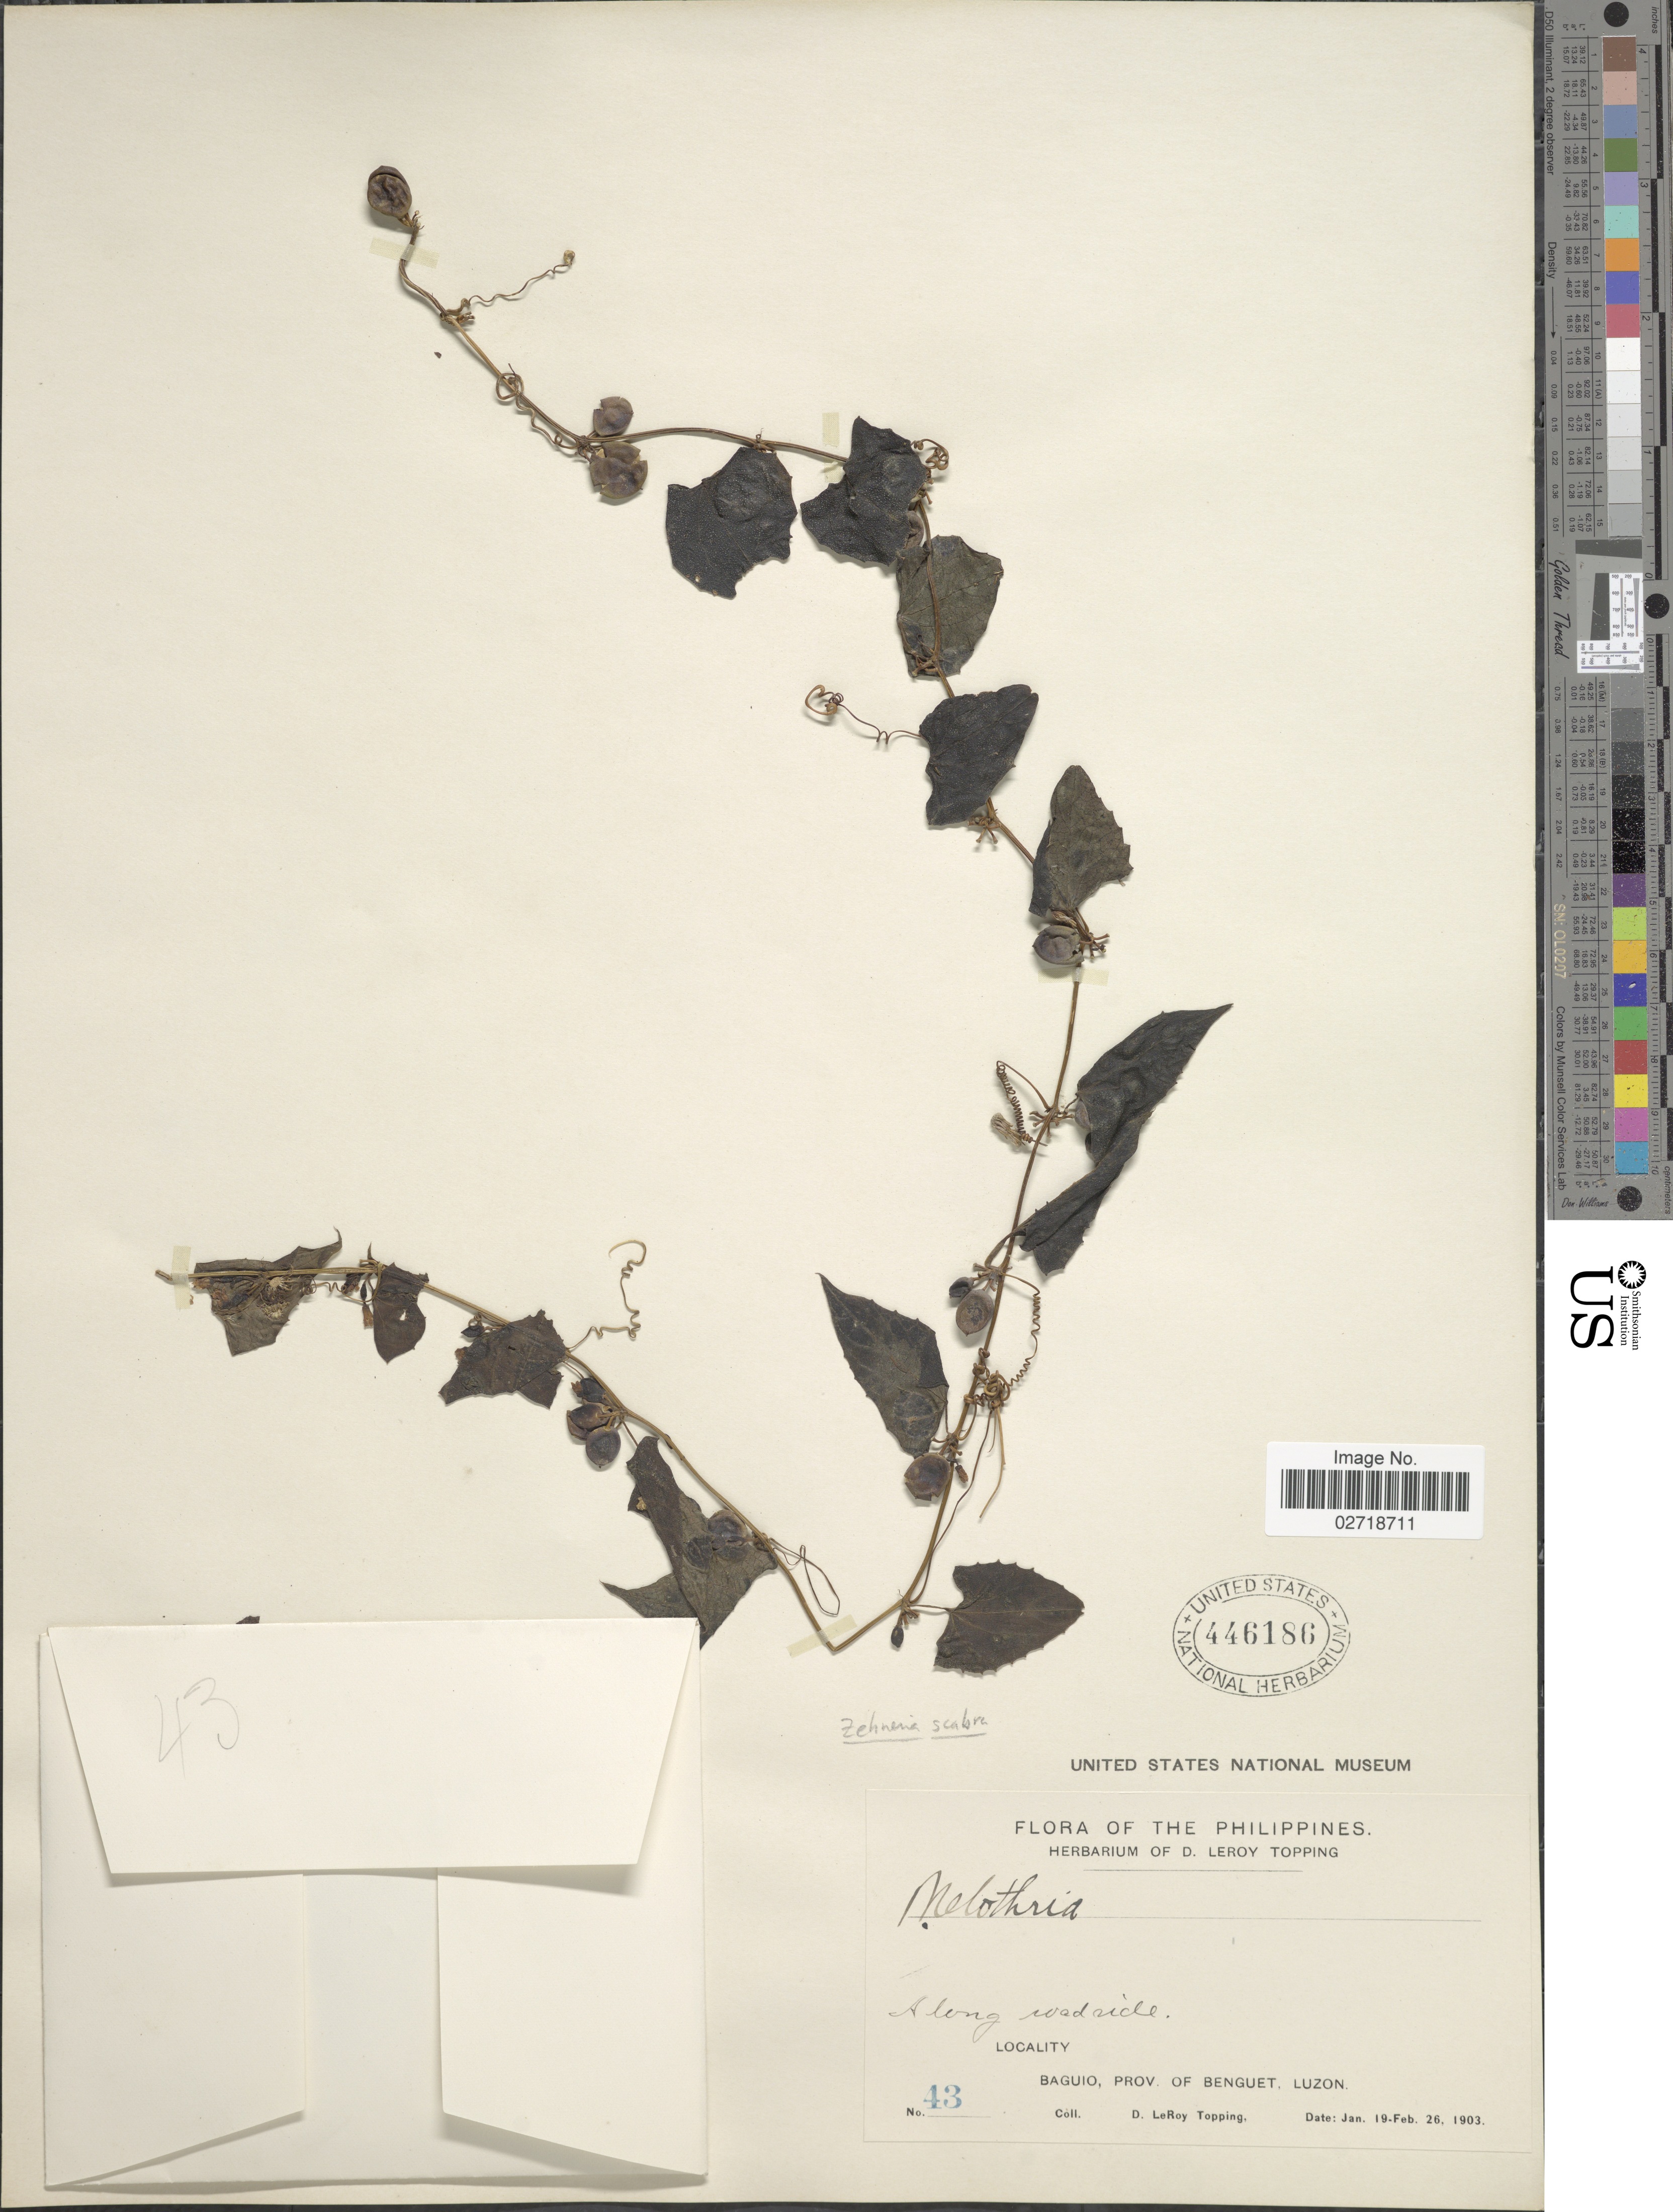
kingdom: Plantae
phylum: Tracheophyta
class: Magnoliopsida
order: Cucurbitales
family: Cucurbitaceae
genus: Zehneria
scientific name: Zehneria repanda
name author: (Blume) C.M.Simmons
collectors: D. L. Topping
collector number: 43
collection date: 1903-01-19/1903-02-26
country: Philippines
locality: Baguio, Prov. of Benguet, Luzon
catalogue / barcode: US 446186